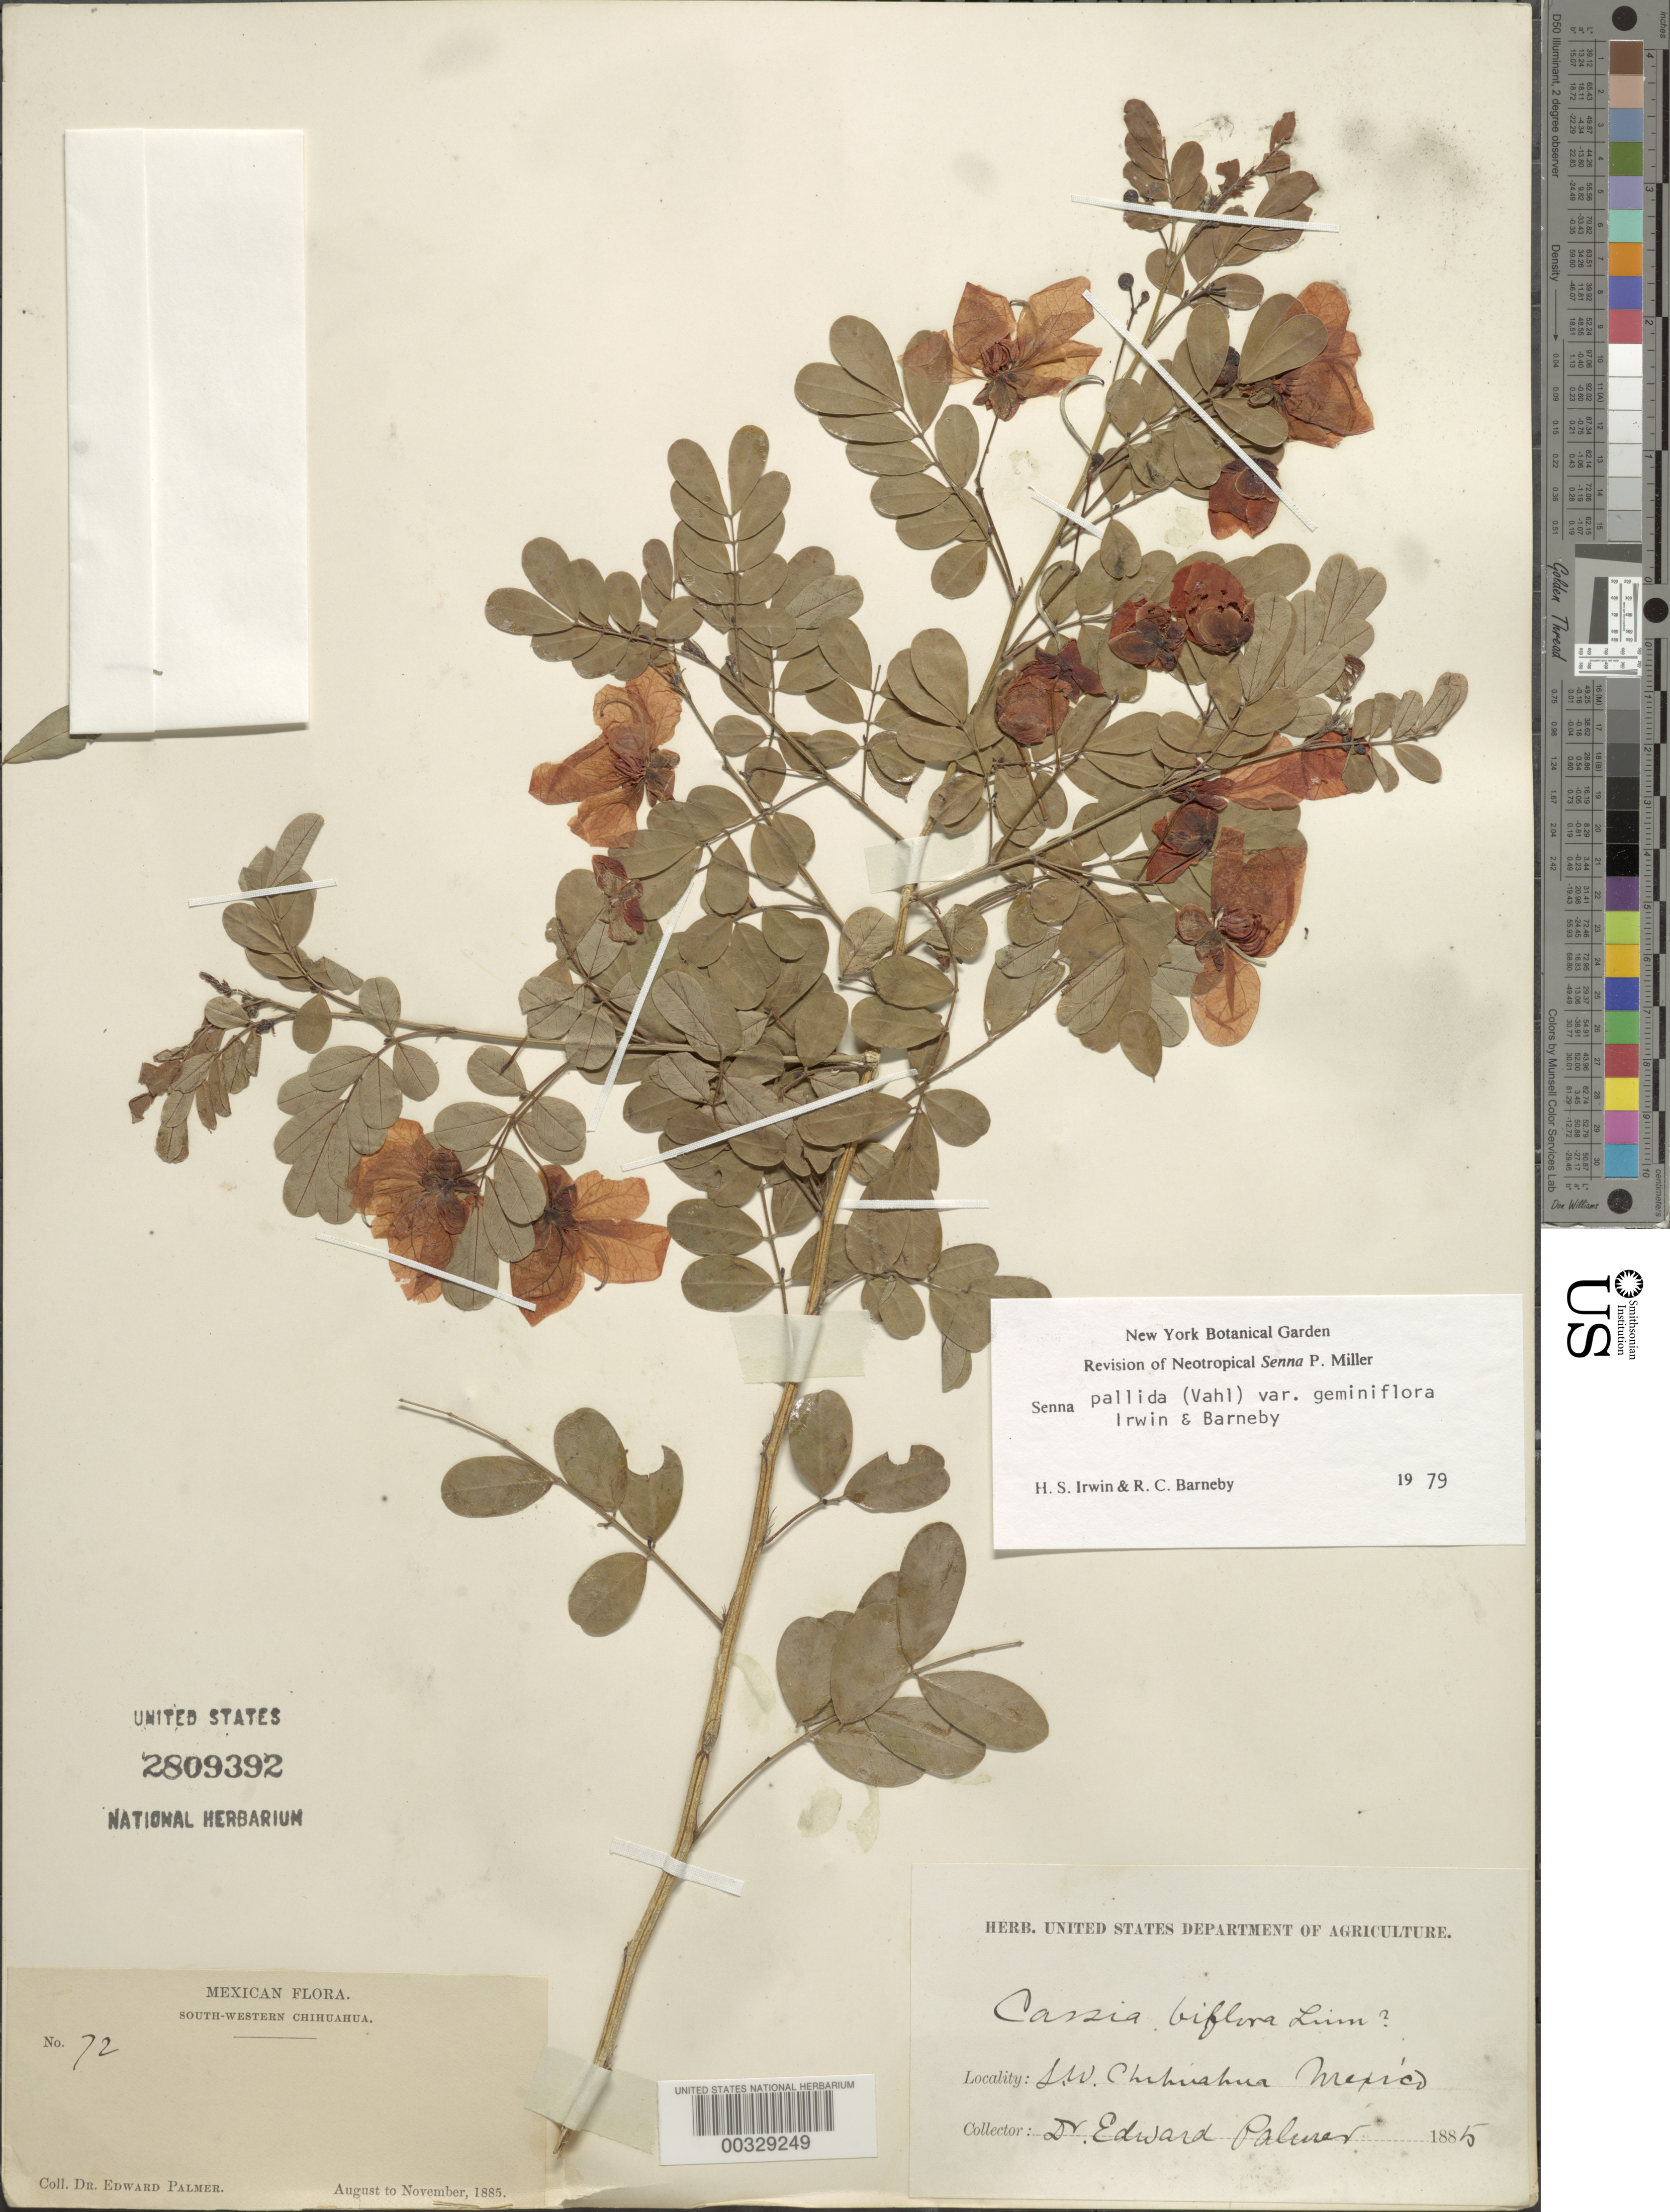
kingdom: Plantae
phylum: Tracheophyta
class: Magnoliopsida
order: Fabales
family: Fabaceae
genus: Senna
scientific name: Senna pallida var. geminiflora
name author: H.S. Irwin & Barneby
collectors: E. Palmer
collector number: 72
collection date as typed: Aug 1885 to -- Nov 1885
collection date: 1885-08/1885-11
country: Mexico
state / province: Chihuahua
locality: SW Chihuahua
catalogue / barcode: US 2809392